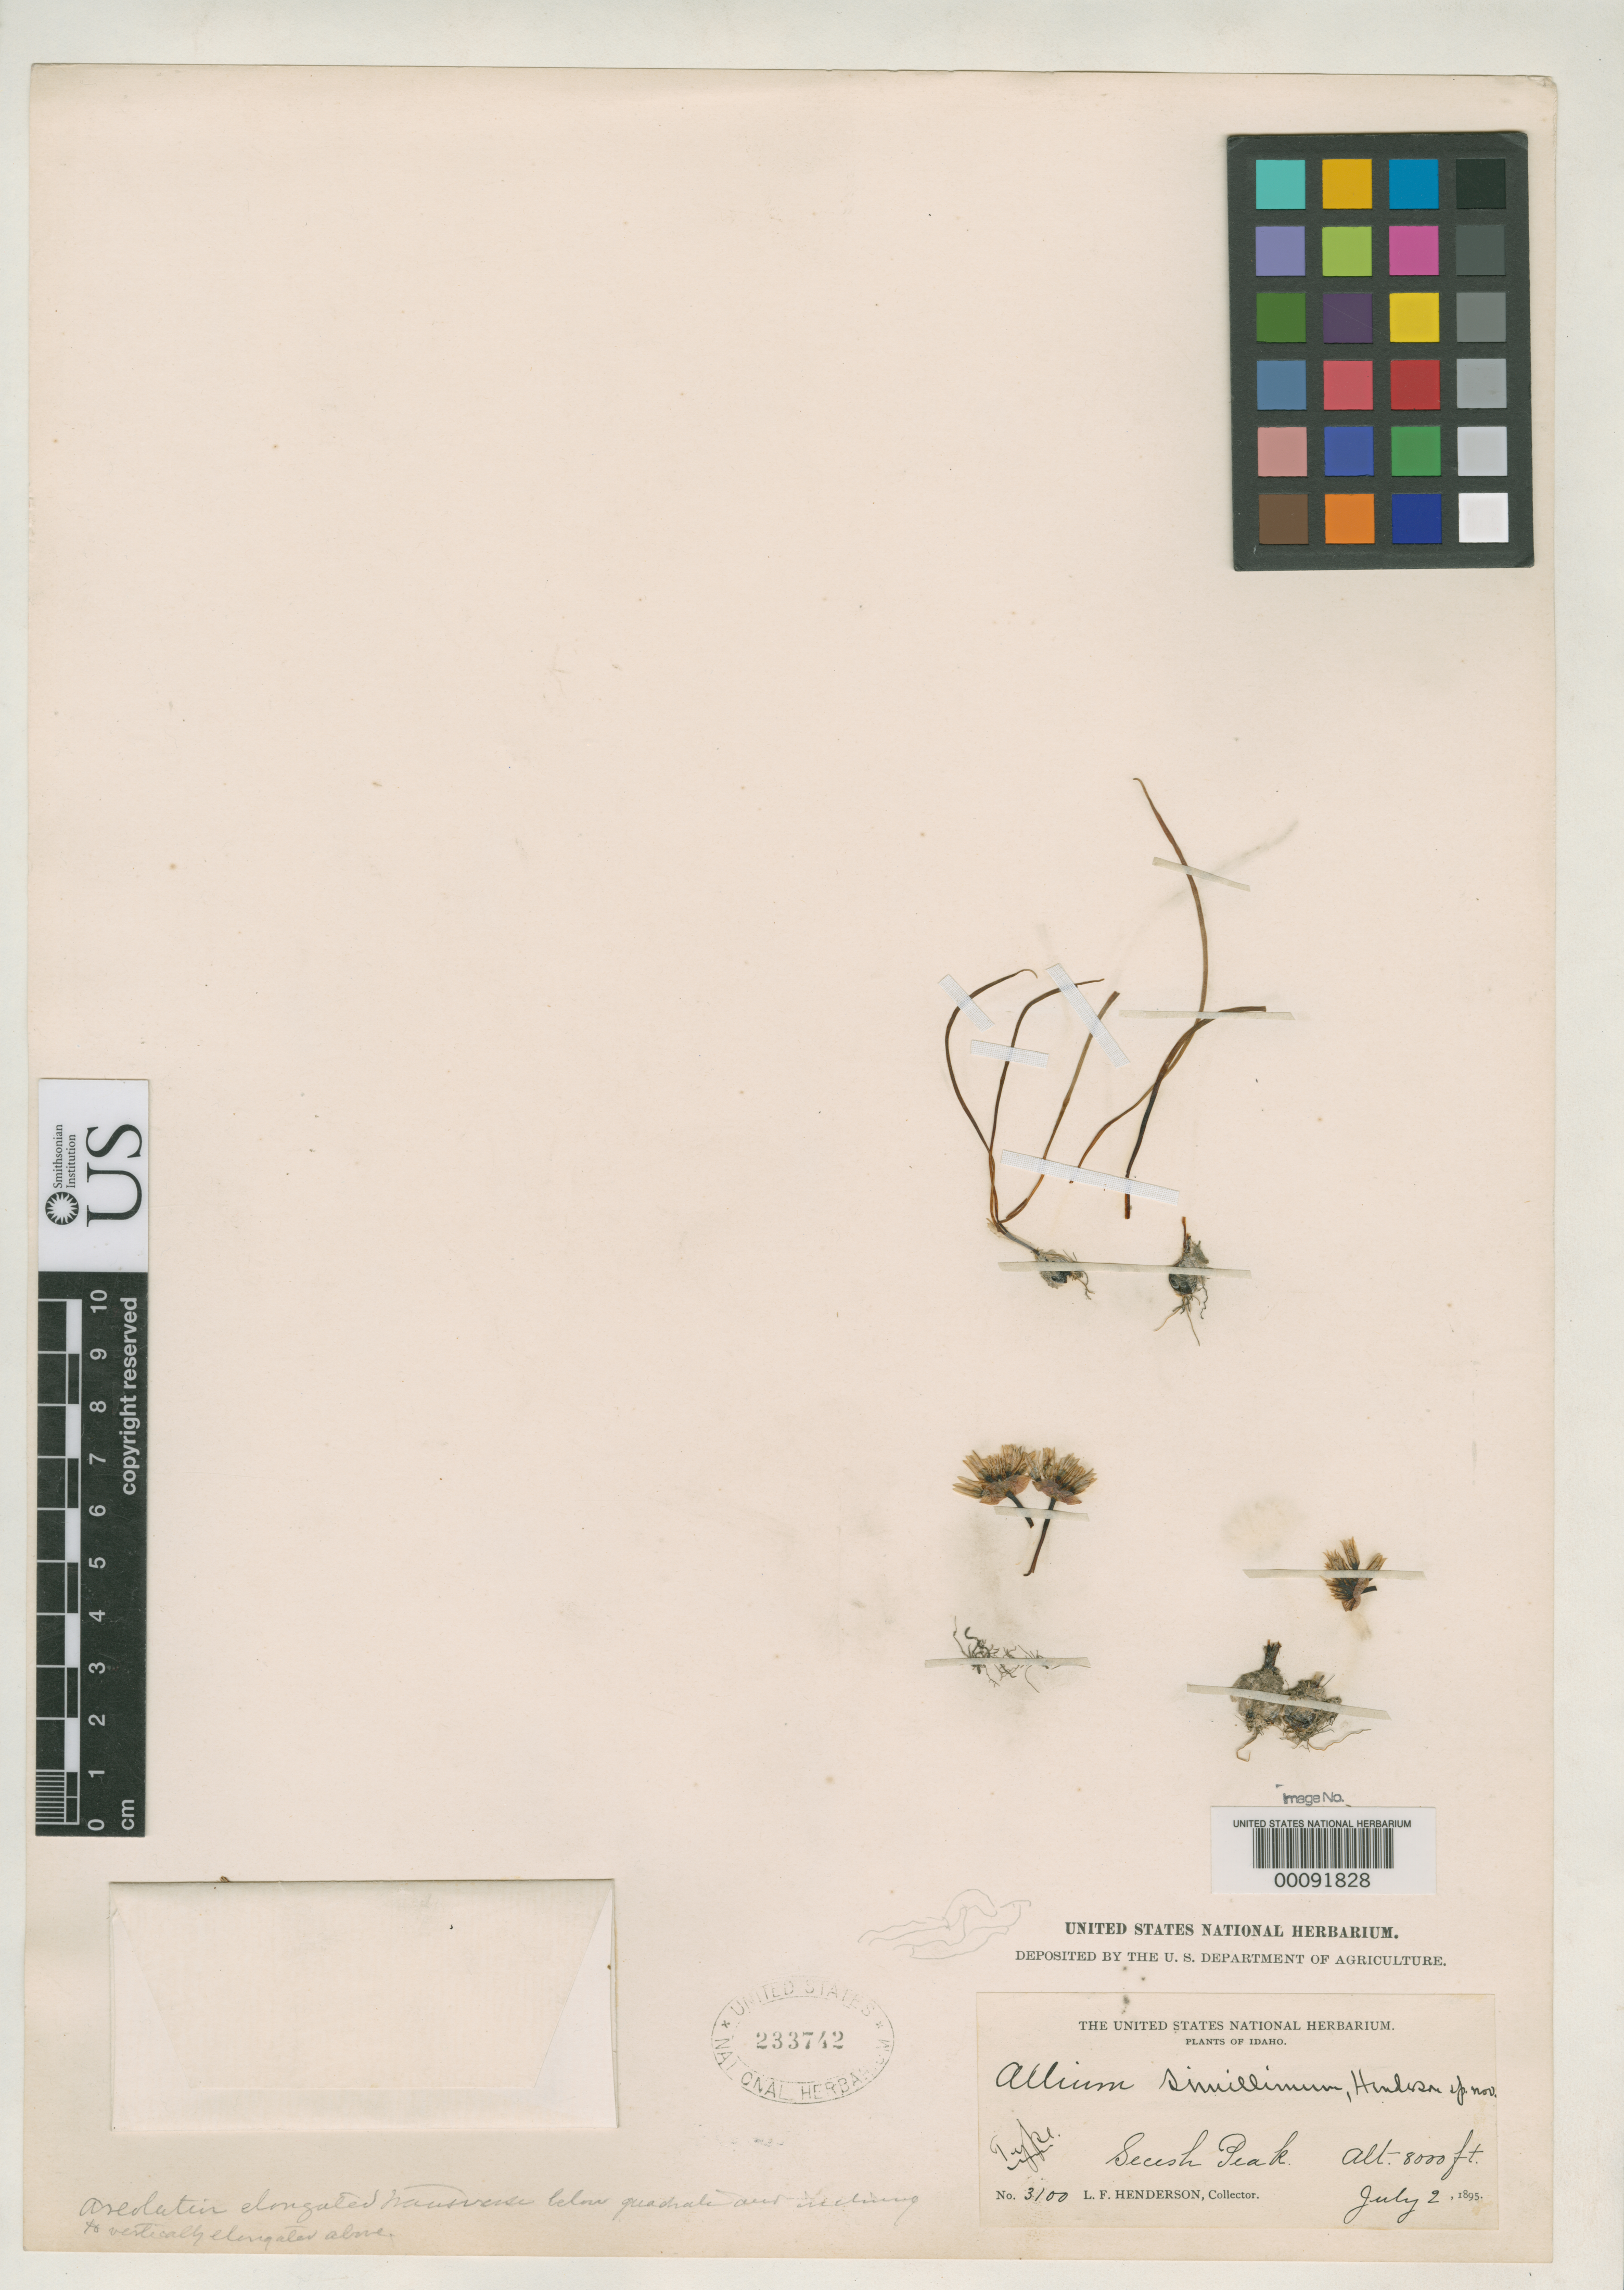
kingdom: Plantae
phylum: Tracheophyta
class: Liliopsida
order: Asparagales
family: Amaryllidaceae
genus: Allium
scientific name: Allium simillimum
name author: L.F. Hend.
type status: Type Collection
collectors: L. F. Henderson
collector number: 3100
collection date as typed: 02 Jul 1895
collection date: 1895-07-02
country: United States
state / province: Idaho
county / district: Idaho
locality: Sesesh Peak.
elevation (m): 2438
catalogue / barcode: US 233742